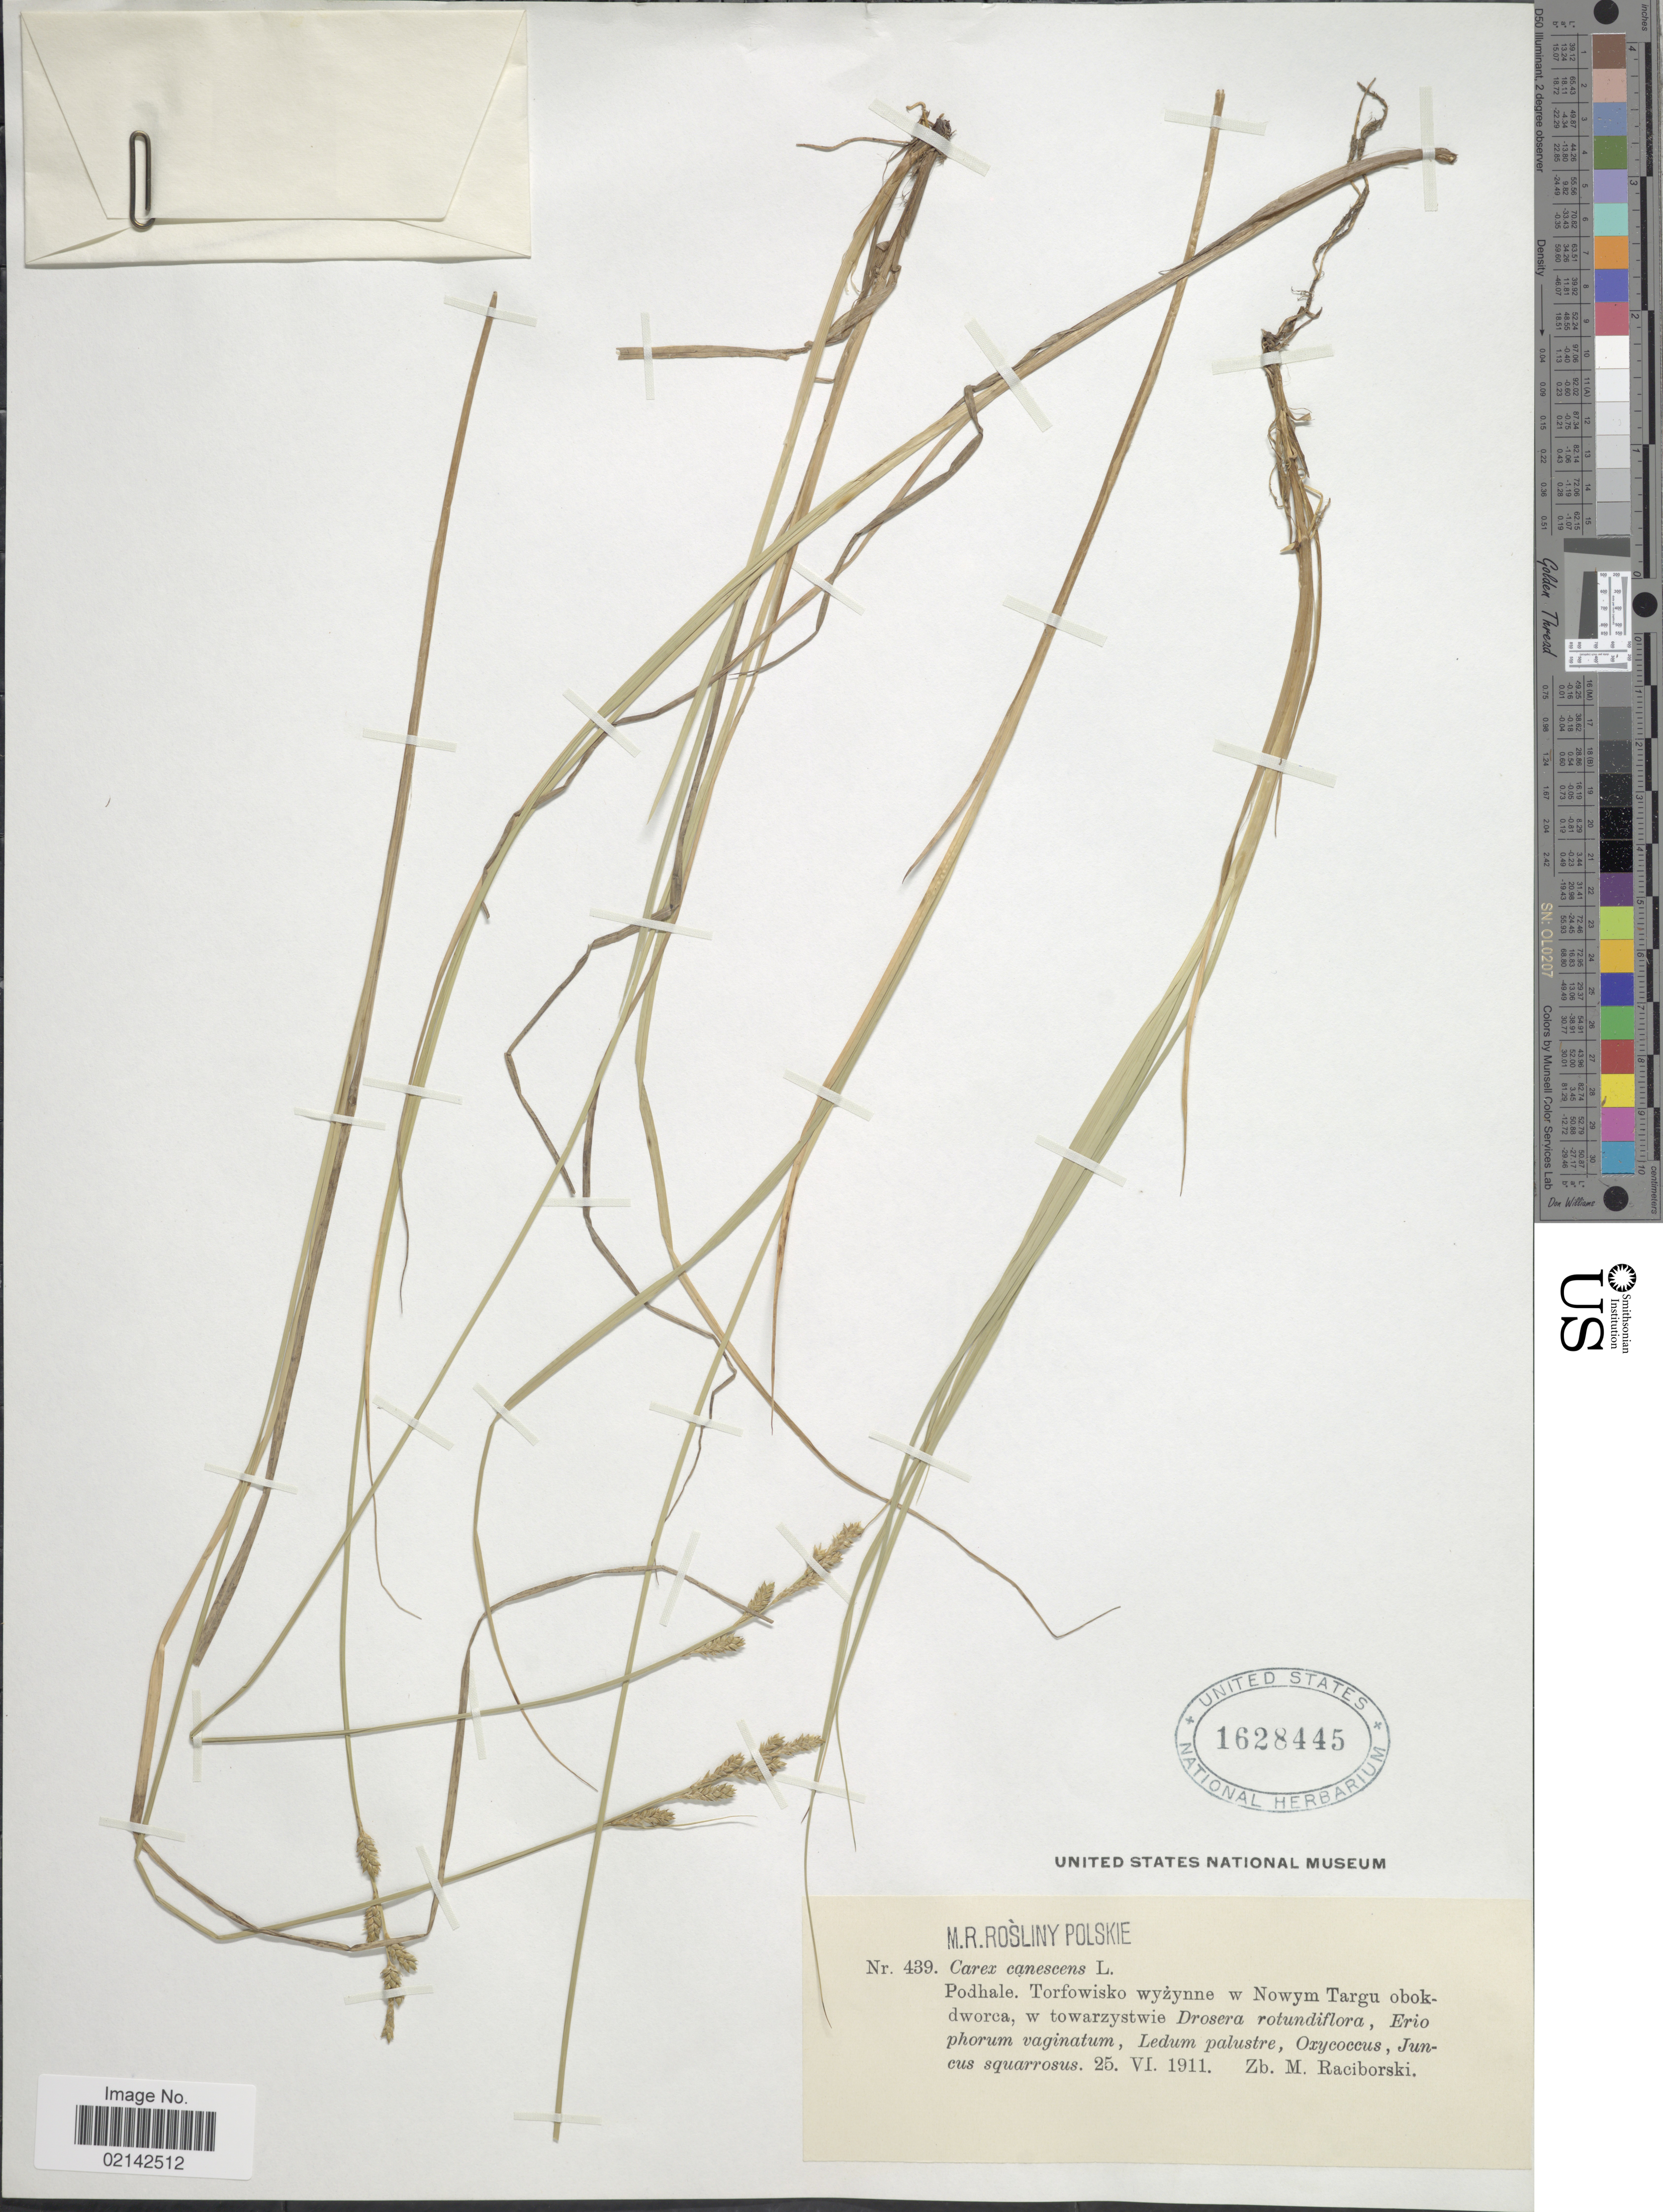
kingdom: Plantae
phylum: Tracheophyta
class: Liliopsida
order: Poales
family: Cyperaceae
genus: Carex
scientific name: Carex canescens var. canescens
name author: L.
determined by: Strong, Mark T., (BOT), Smithsonian Institution - National Museum of Natural History (UNITED STATES)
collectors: Z. Raciborski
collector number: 439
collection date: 1911-06-25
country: Poland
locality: Podhale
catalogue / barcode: US 1628445